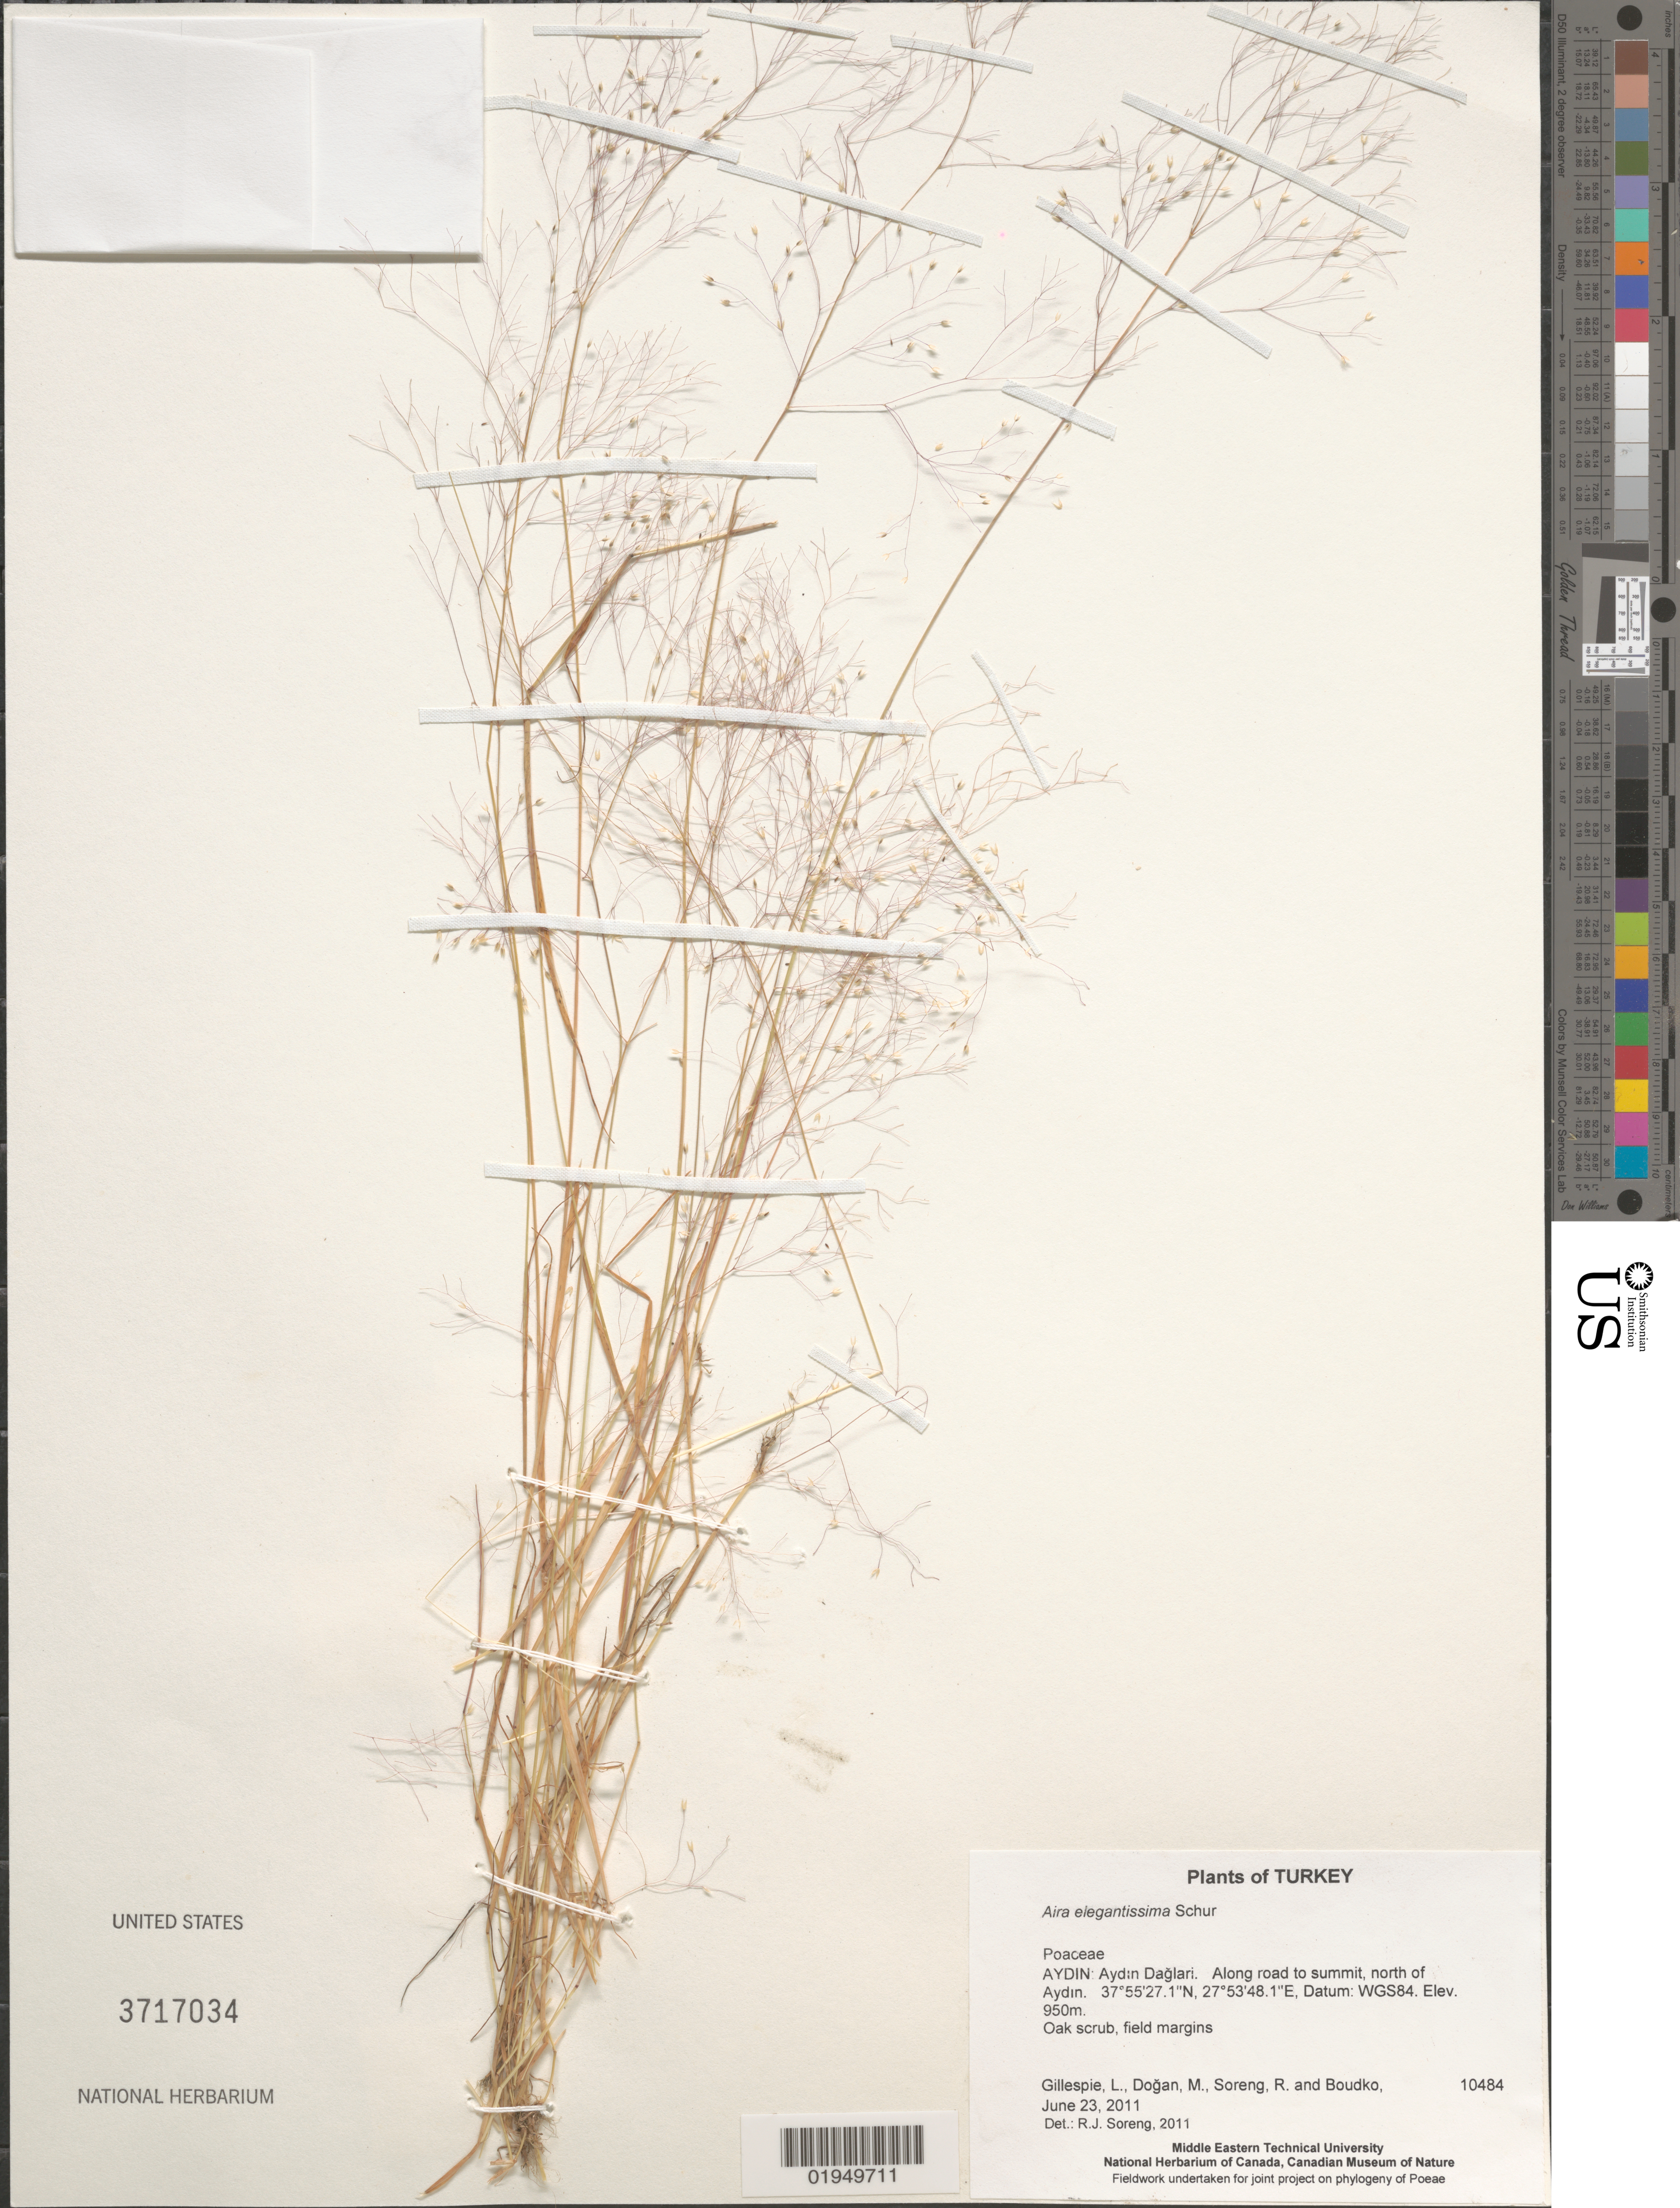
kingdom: Plantae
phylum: Tracheophyta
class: Liliopsida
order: Poales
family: Poaceae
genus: Aira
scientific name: Aira elegantissima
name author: Schur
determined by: Soreng, Robert J., Research Associate (BOT), Smithsonian Institution - National Museum of Natural History (UNITED STATES)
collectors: L. J. Gillespie, M. Doğan, R. J. Soreng & K. Boudko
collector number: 10484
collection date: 2011-06-23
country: Turkey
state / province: Aydin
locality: Aydin Daglari. Along road to summit, north of Aydin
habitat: Oak scrub, field margins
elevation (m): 950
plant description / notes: Unicate to SI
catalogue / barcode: US 3717034